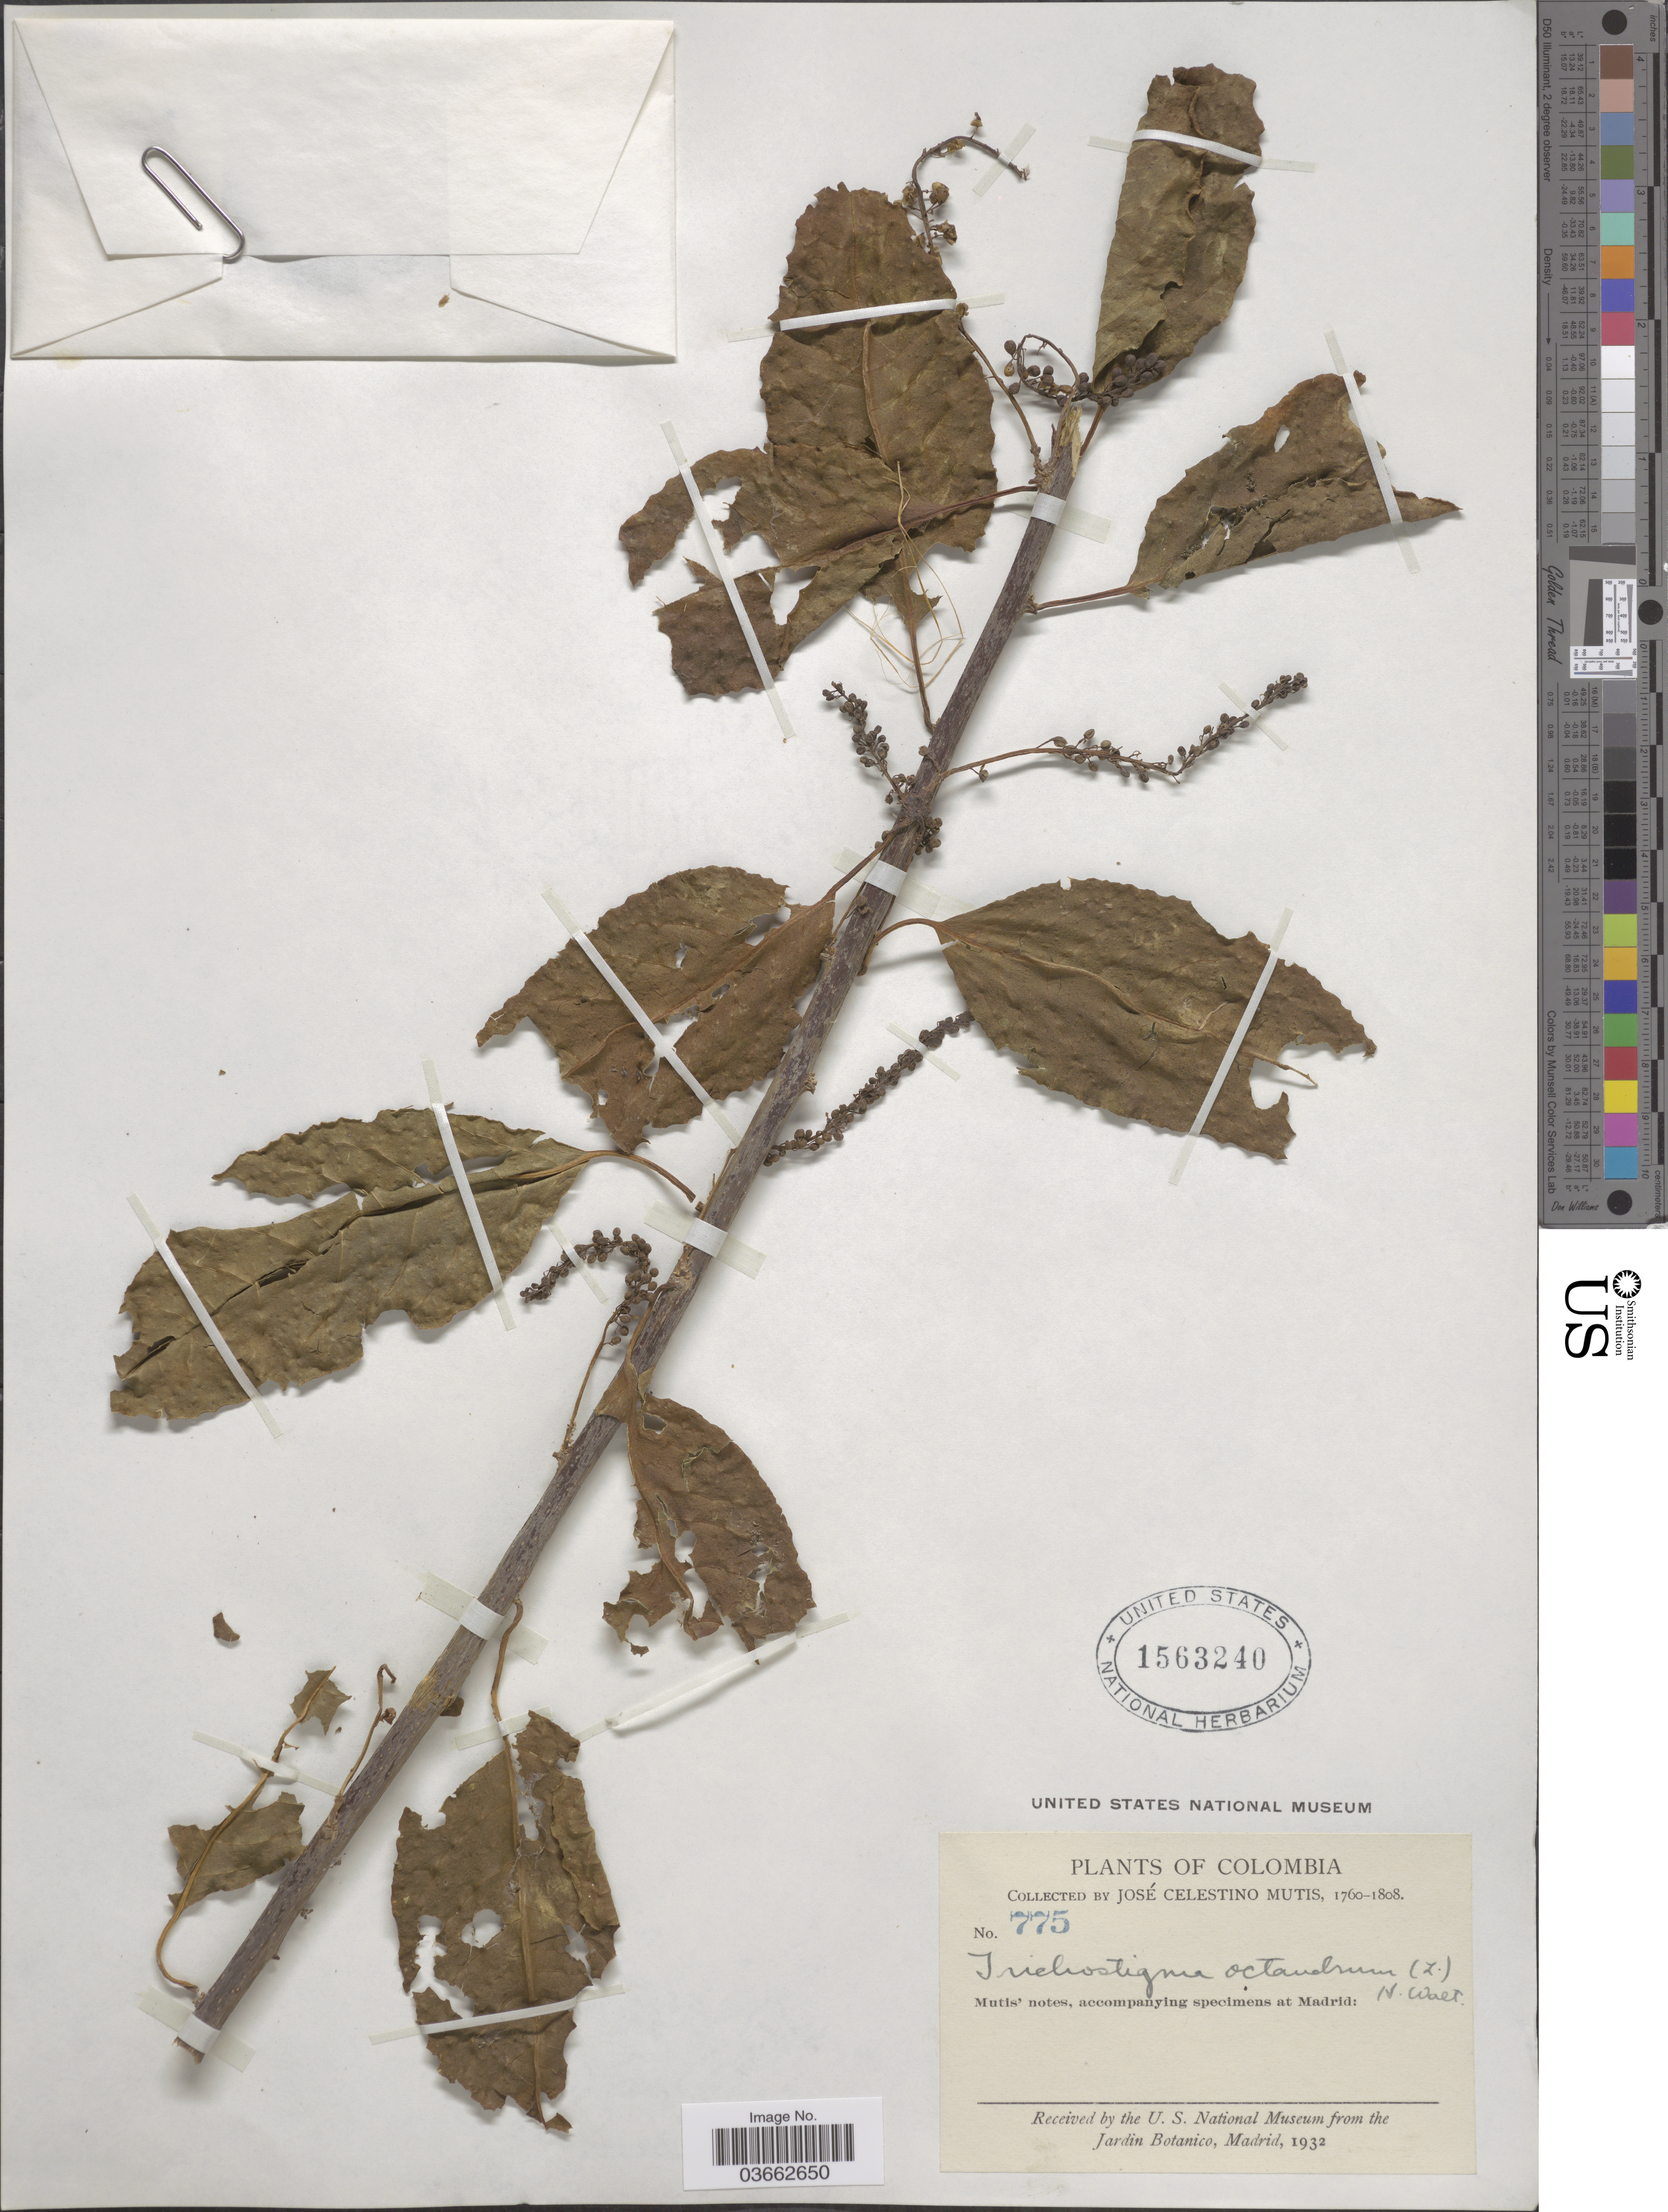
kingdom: Plantae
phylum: Tracheophyta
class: Magnoliopsida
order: Caryophyllales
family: Phytolaccaceae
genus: Trichostigma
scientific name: Trichostigma octandrum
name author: (L.) H. Walter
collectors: J. C. B. Mutis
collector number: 775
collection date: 1760/1808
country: Colombia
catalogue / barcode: US 1563240